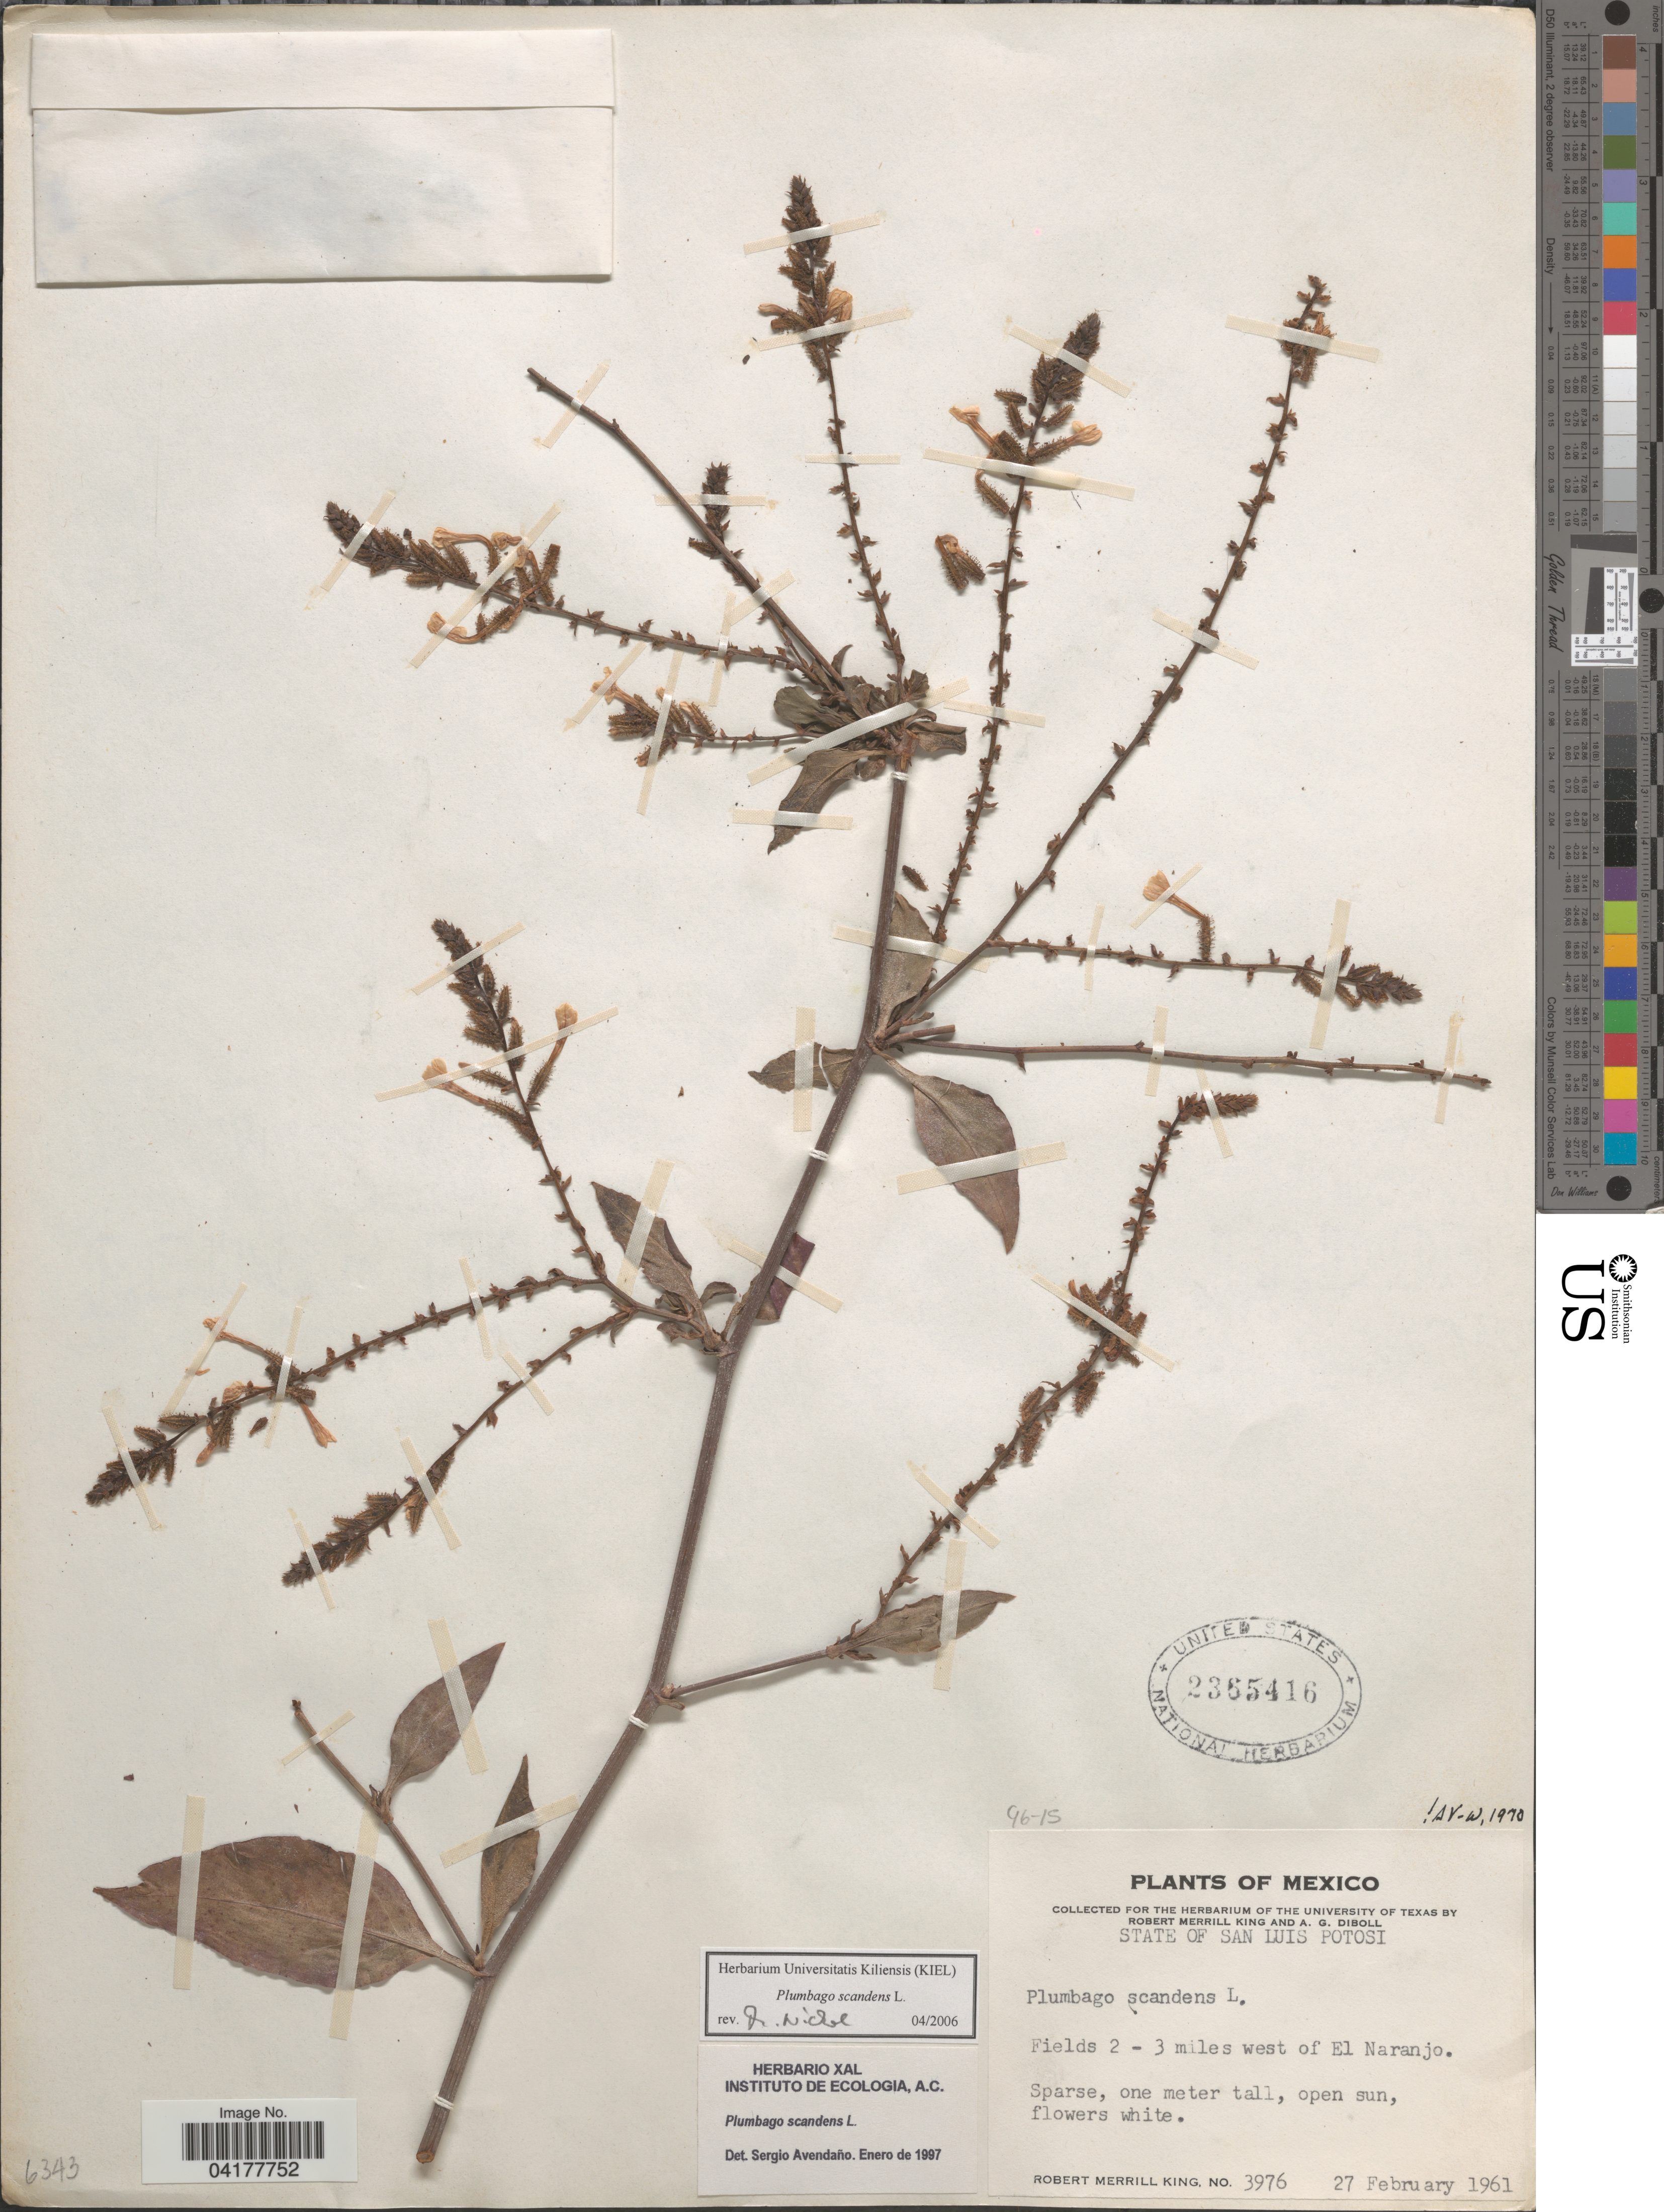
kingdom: Plantae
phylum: Tracheophyta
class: Magnoliopsida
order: Caryophyllales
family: Plumbaginaceae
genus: Plumbago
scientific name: Plumbago scandens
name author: L.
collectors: R. M. King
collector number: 3976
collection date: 1961-02-27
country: Mexico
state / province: San Luis Potosí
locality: Fields 2 - 3 miles west of El Naranjo.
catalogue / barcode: US 2365416